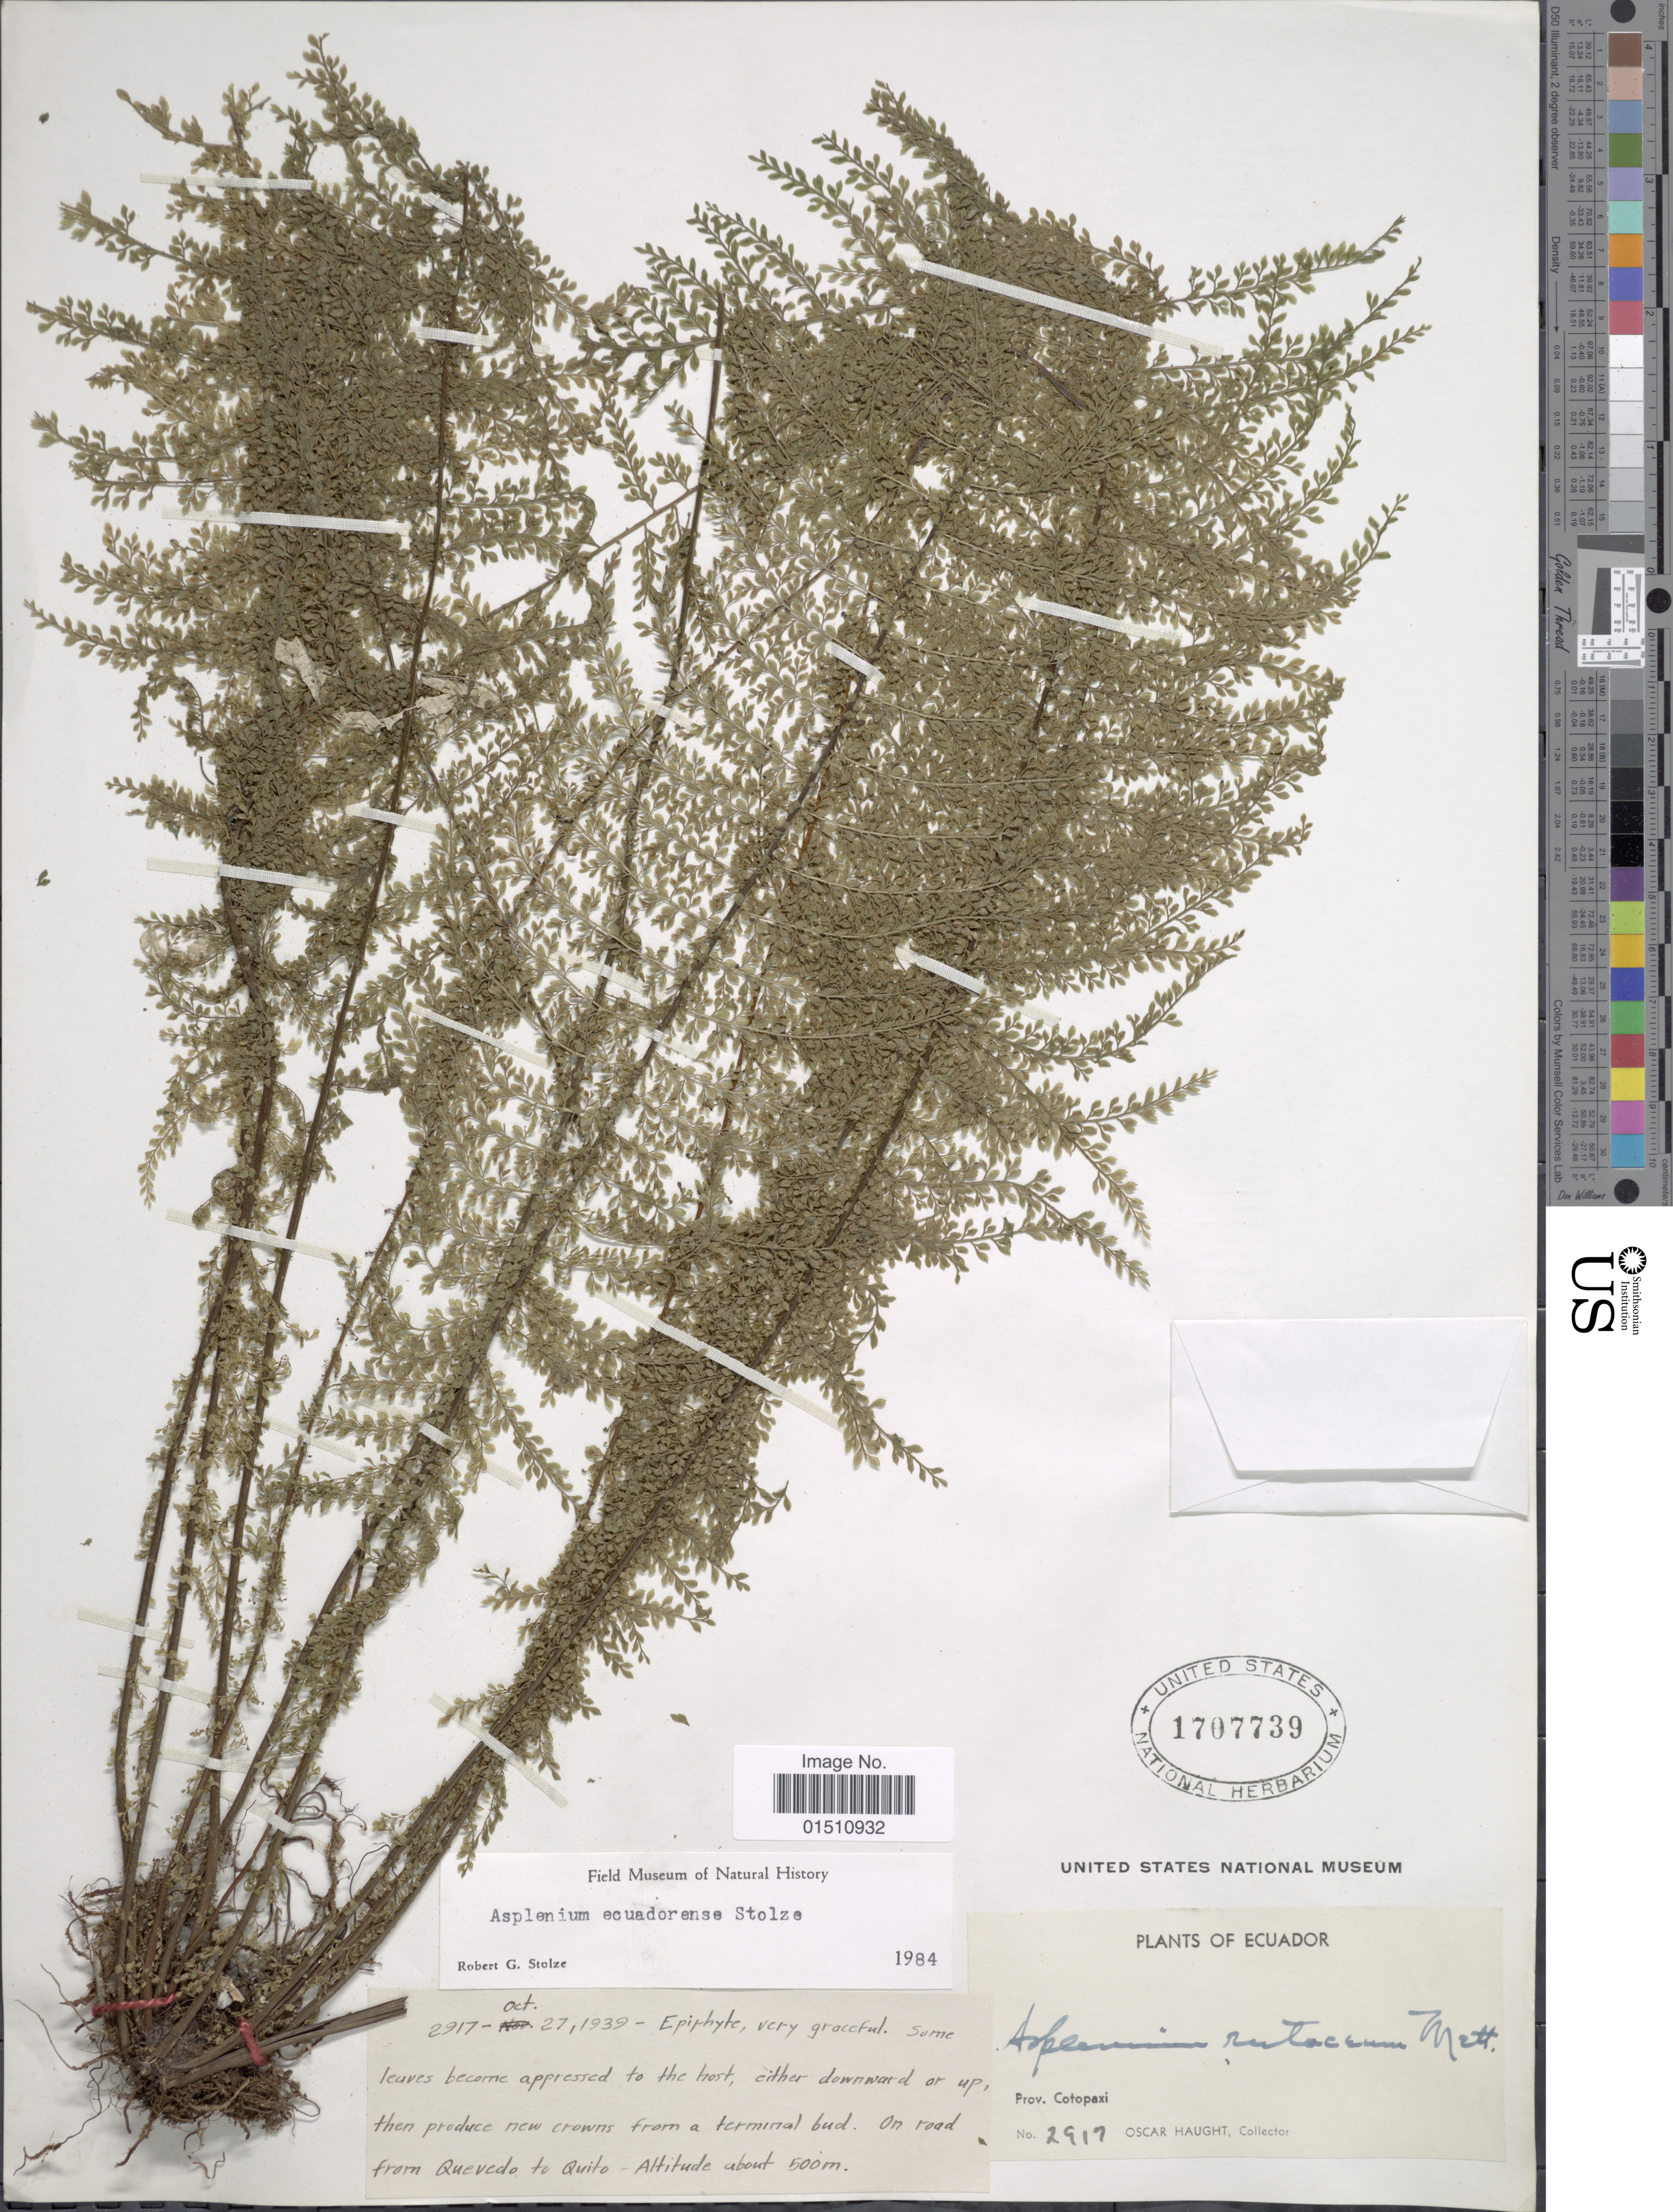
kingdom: Plantae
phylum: Tracheophyta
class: Polypodiopsida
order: Polypodiales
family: Aspleniaceae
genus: Asplenium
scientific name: Asplenium ecuadorense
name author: Stolze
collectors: O. L. Haught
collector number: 2917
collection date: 1939-10-27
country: Ecuador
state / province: Cotopaxi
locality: Ecuador, on road from Quevedo to Quito.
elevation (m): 500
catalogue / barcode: US 1707739